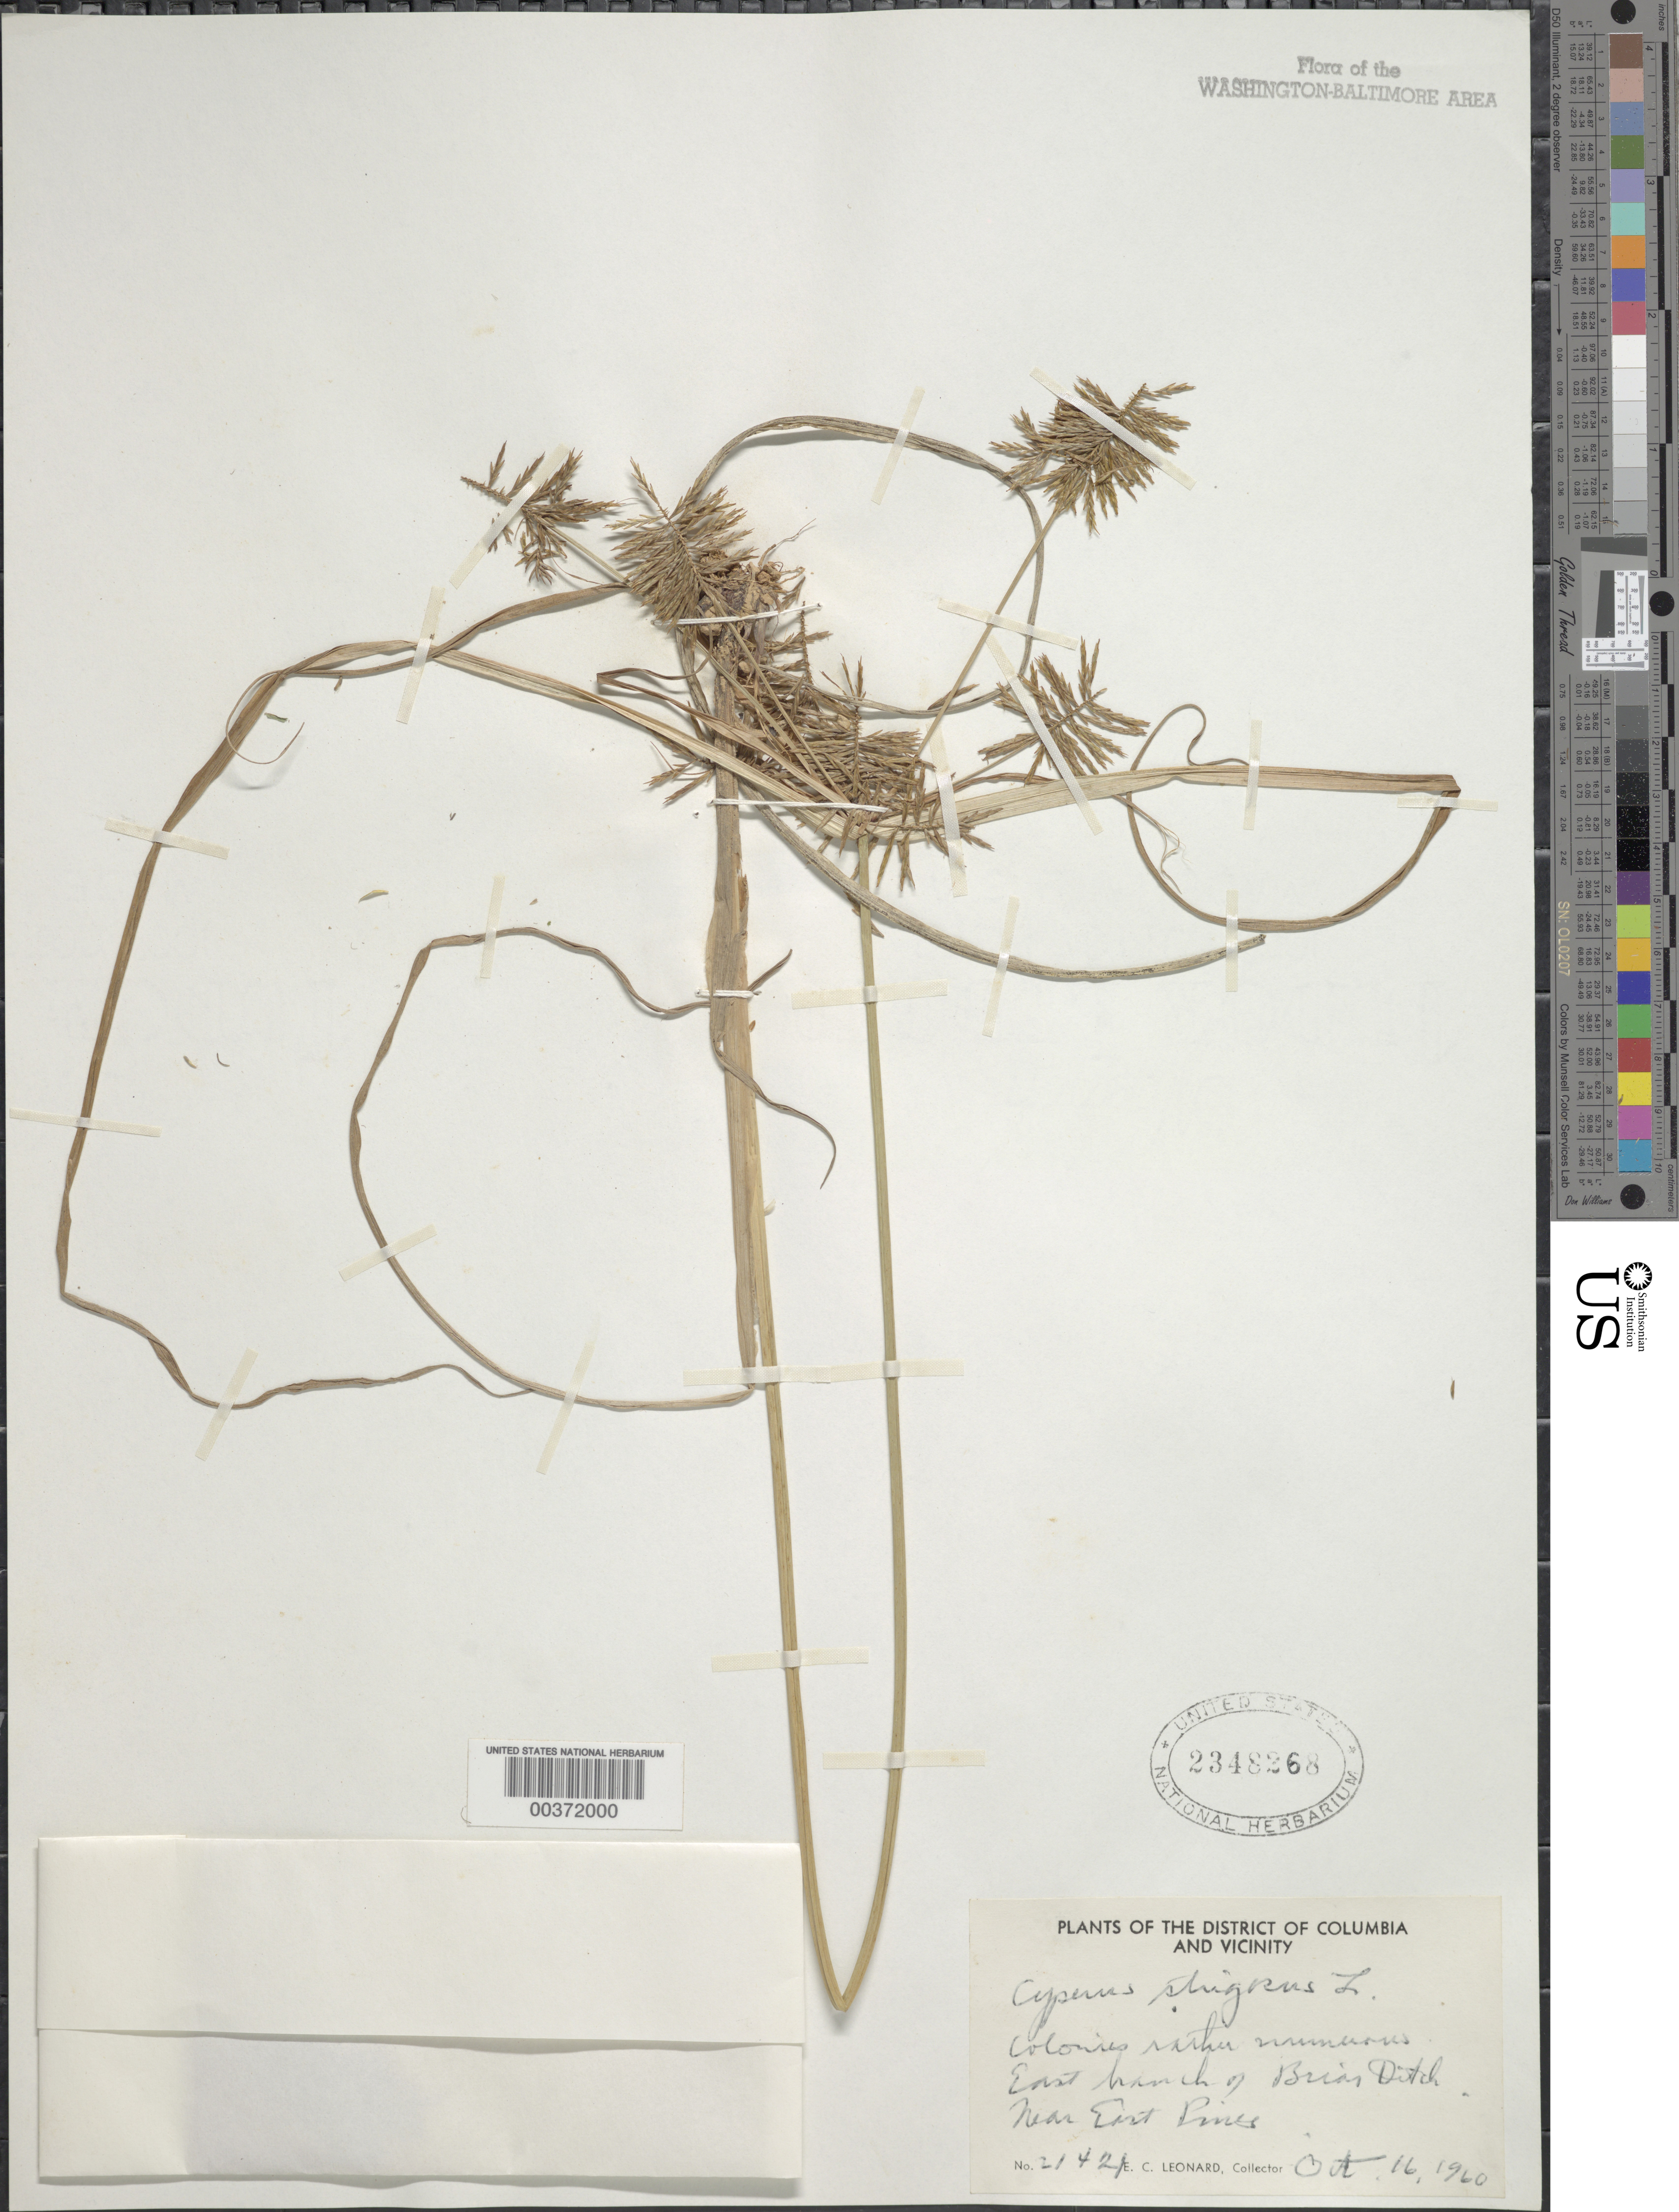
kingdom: Plantae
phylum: Tracheophyta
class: Liliopsida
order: Poales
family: Cyperaceae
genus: Cyperus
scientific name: Cyperus strigosus L.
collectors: E. C. Leonard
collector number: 21421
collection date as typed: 16 Oct 1960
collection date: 1960-10-16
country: United States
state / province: Maryland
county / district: Prince George's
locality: Briar Ditch near East Pines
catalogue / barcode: US 2348268